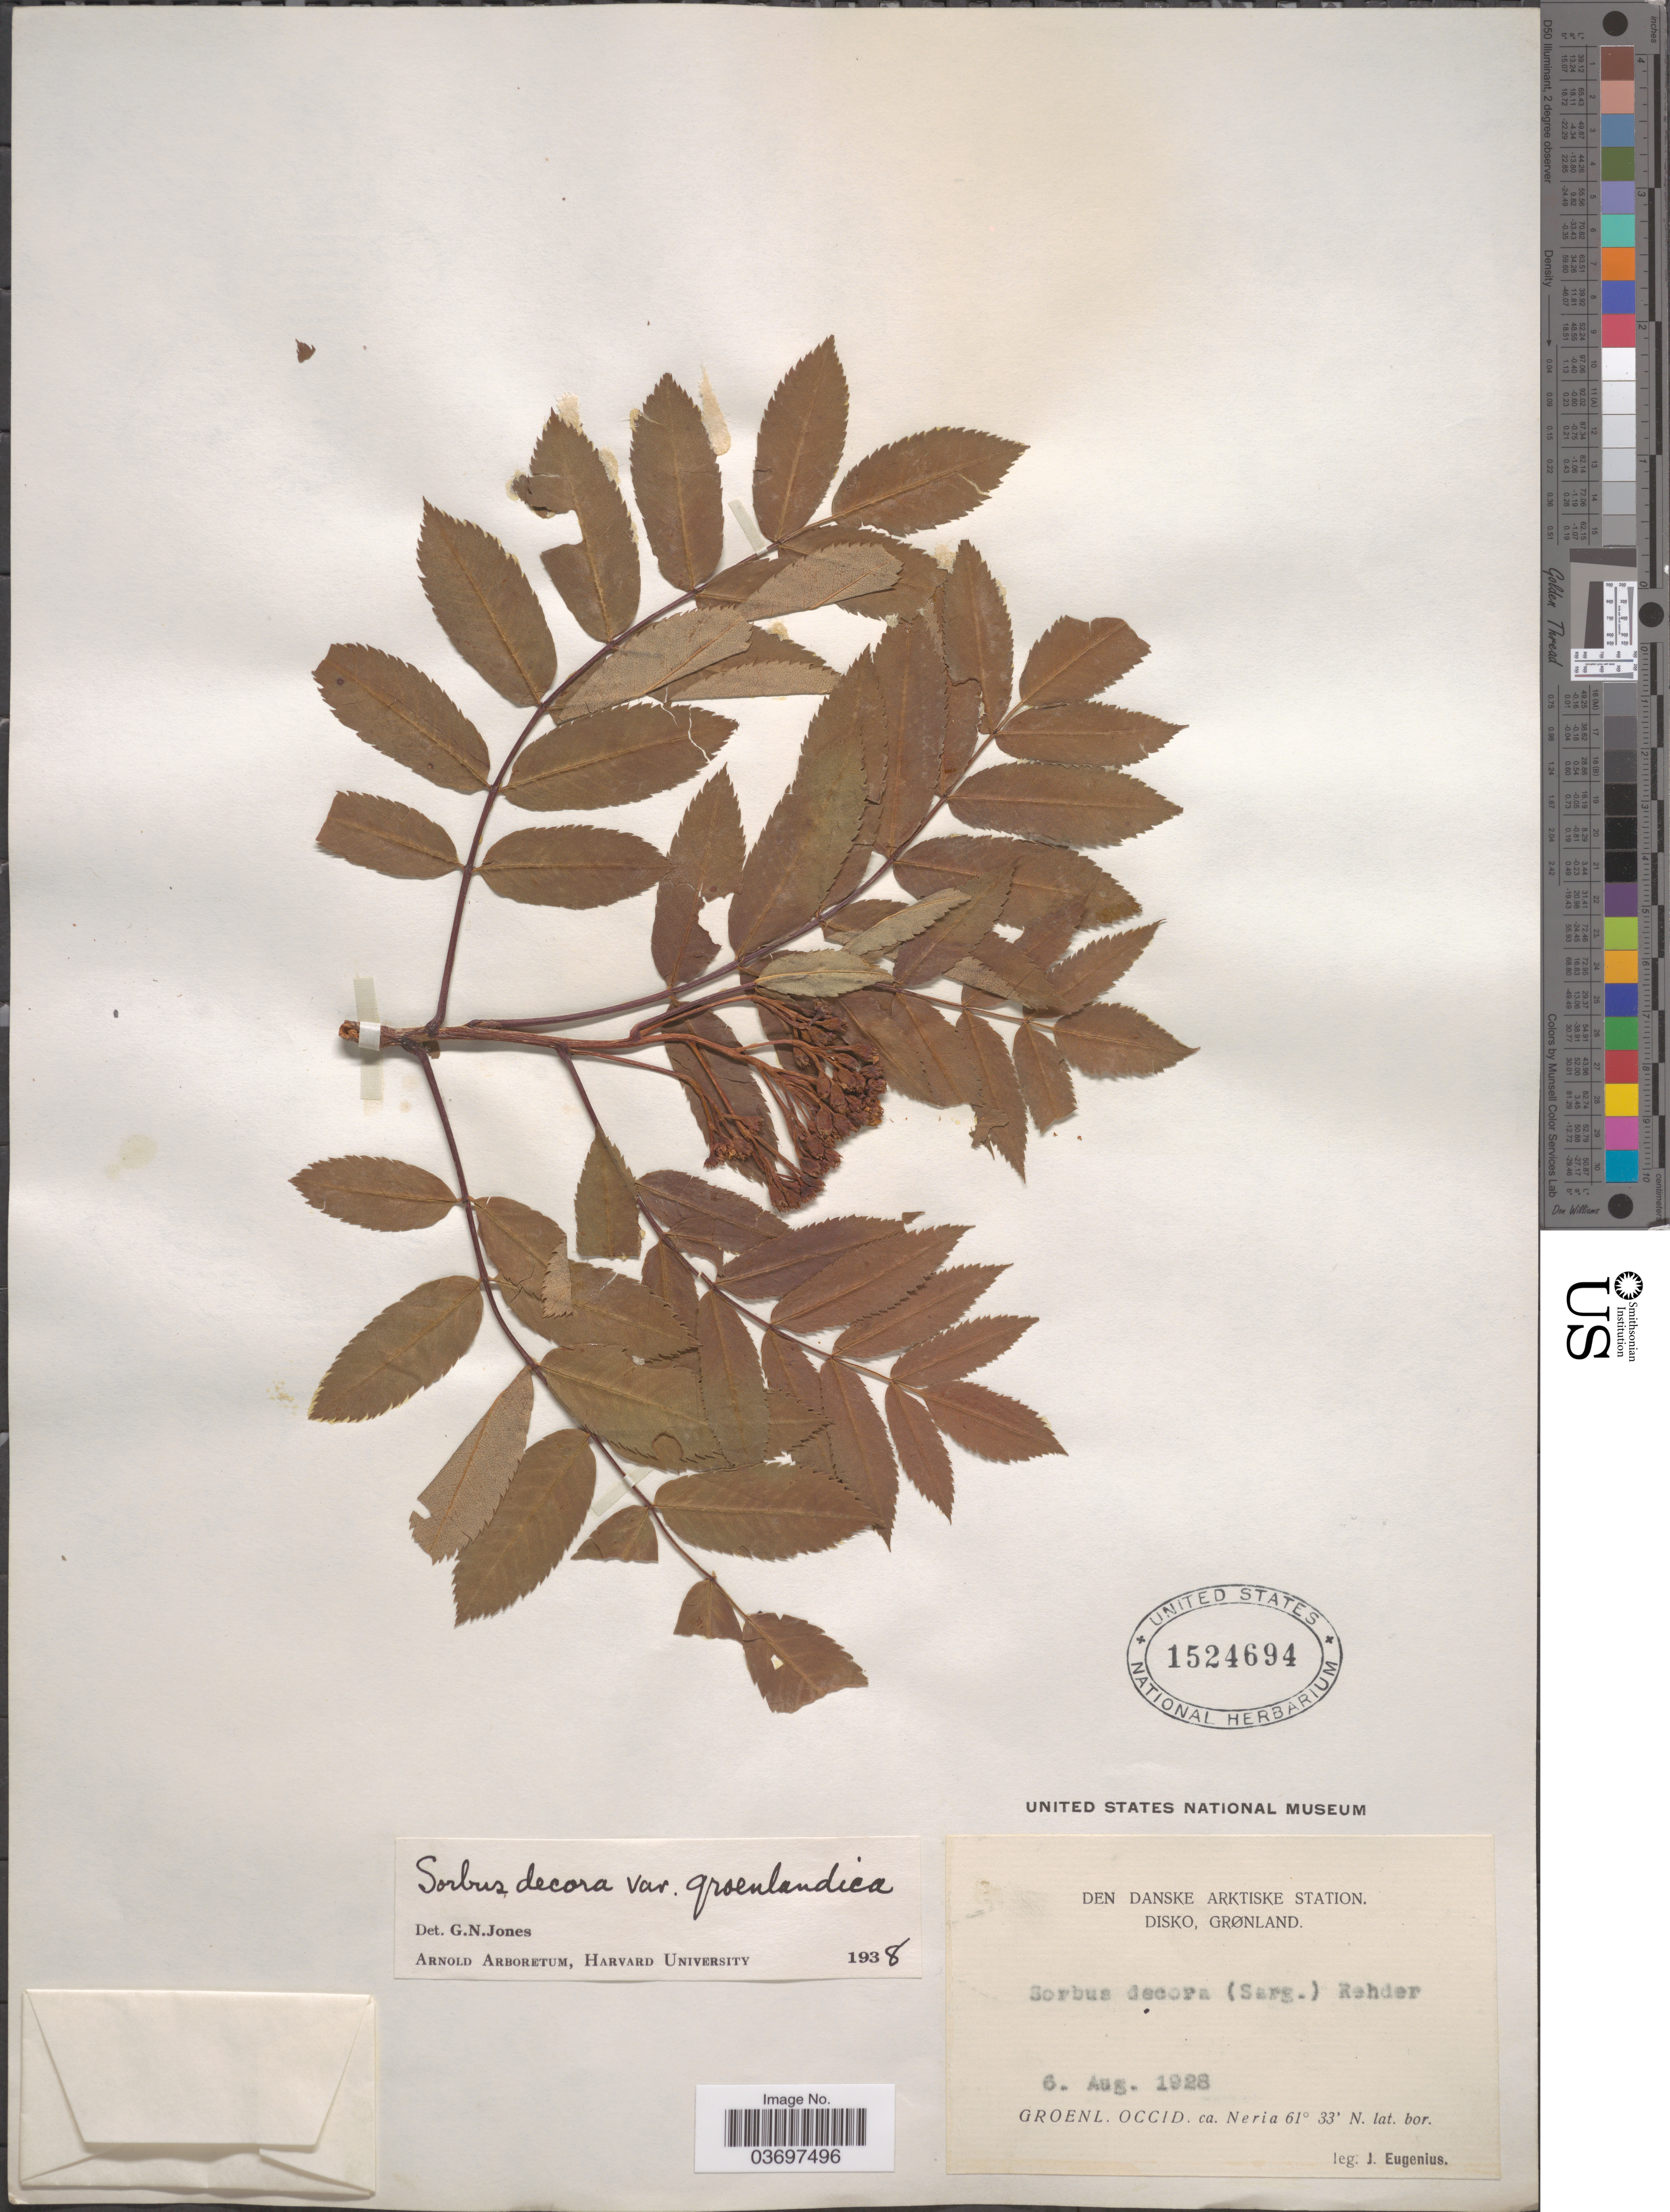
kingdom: Plantae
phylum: Tracheophyta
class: Magnoliopsida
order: Rosales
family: Rosaceae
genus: Sorbus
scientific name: Sorbus decora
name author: (Sarg.) C.K. Schneid.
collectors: J. Eugenius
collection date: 1928-08-06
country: Greenland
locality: Den Danske Arktiske Station. Disko, Grønland. Groenl. Occid. ca. Neria.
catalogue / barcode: US 1524694